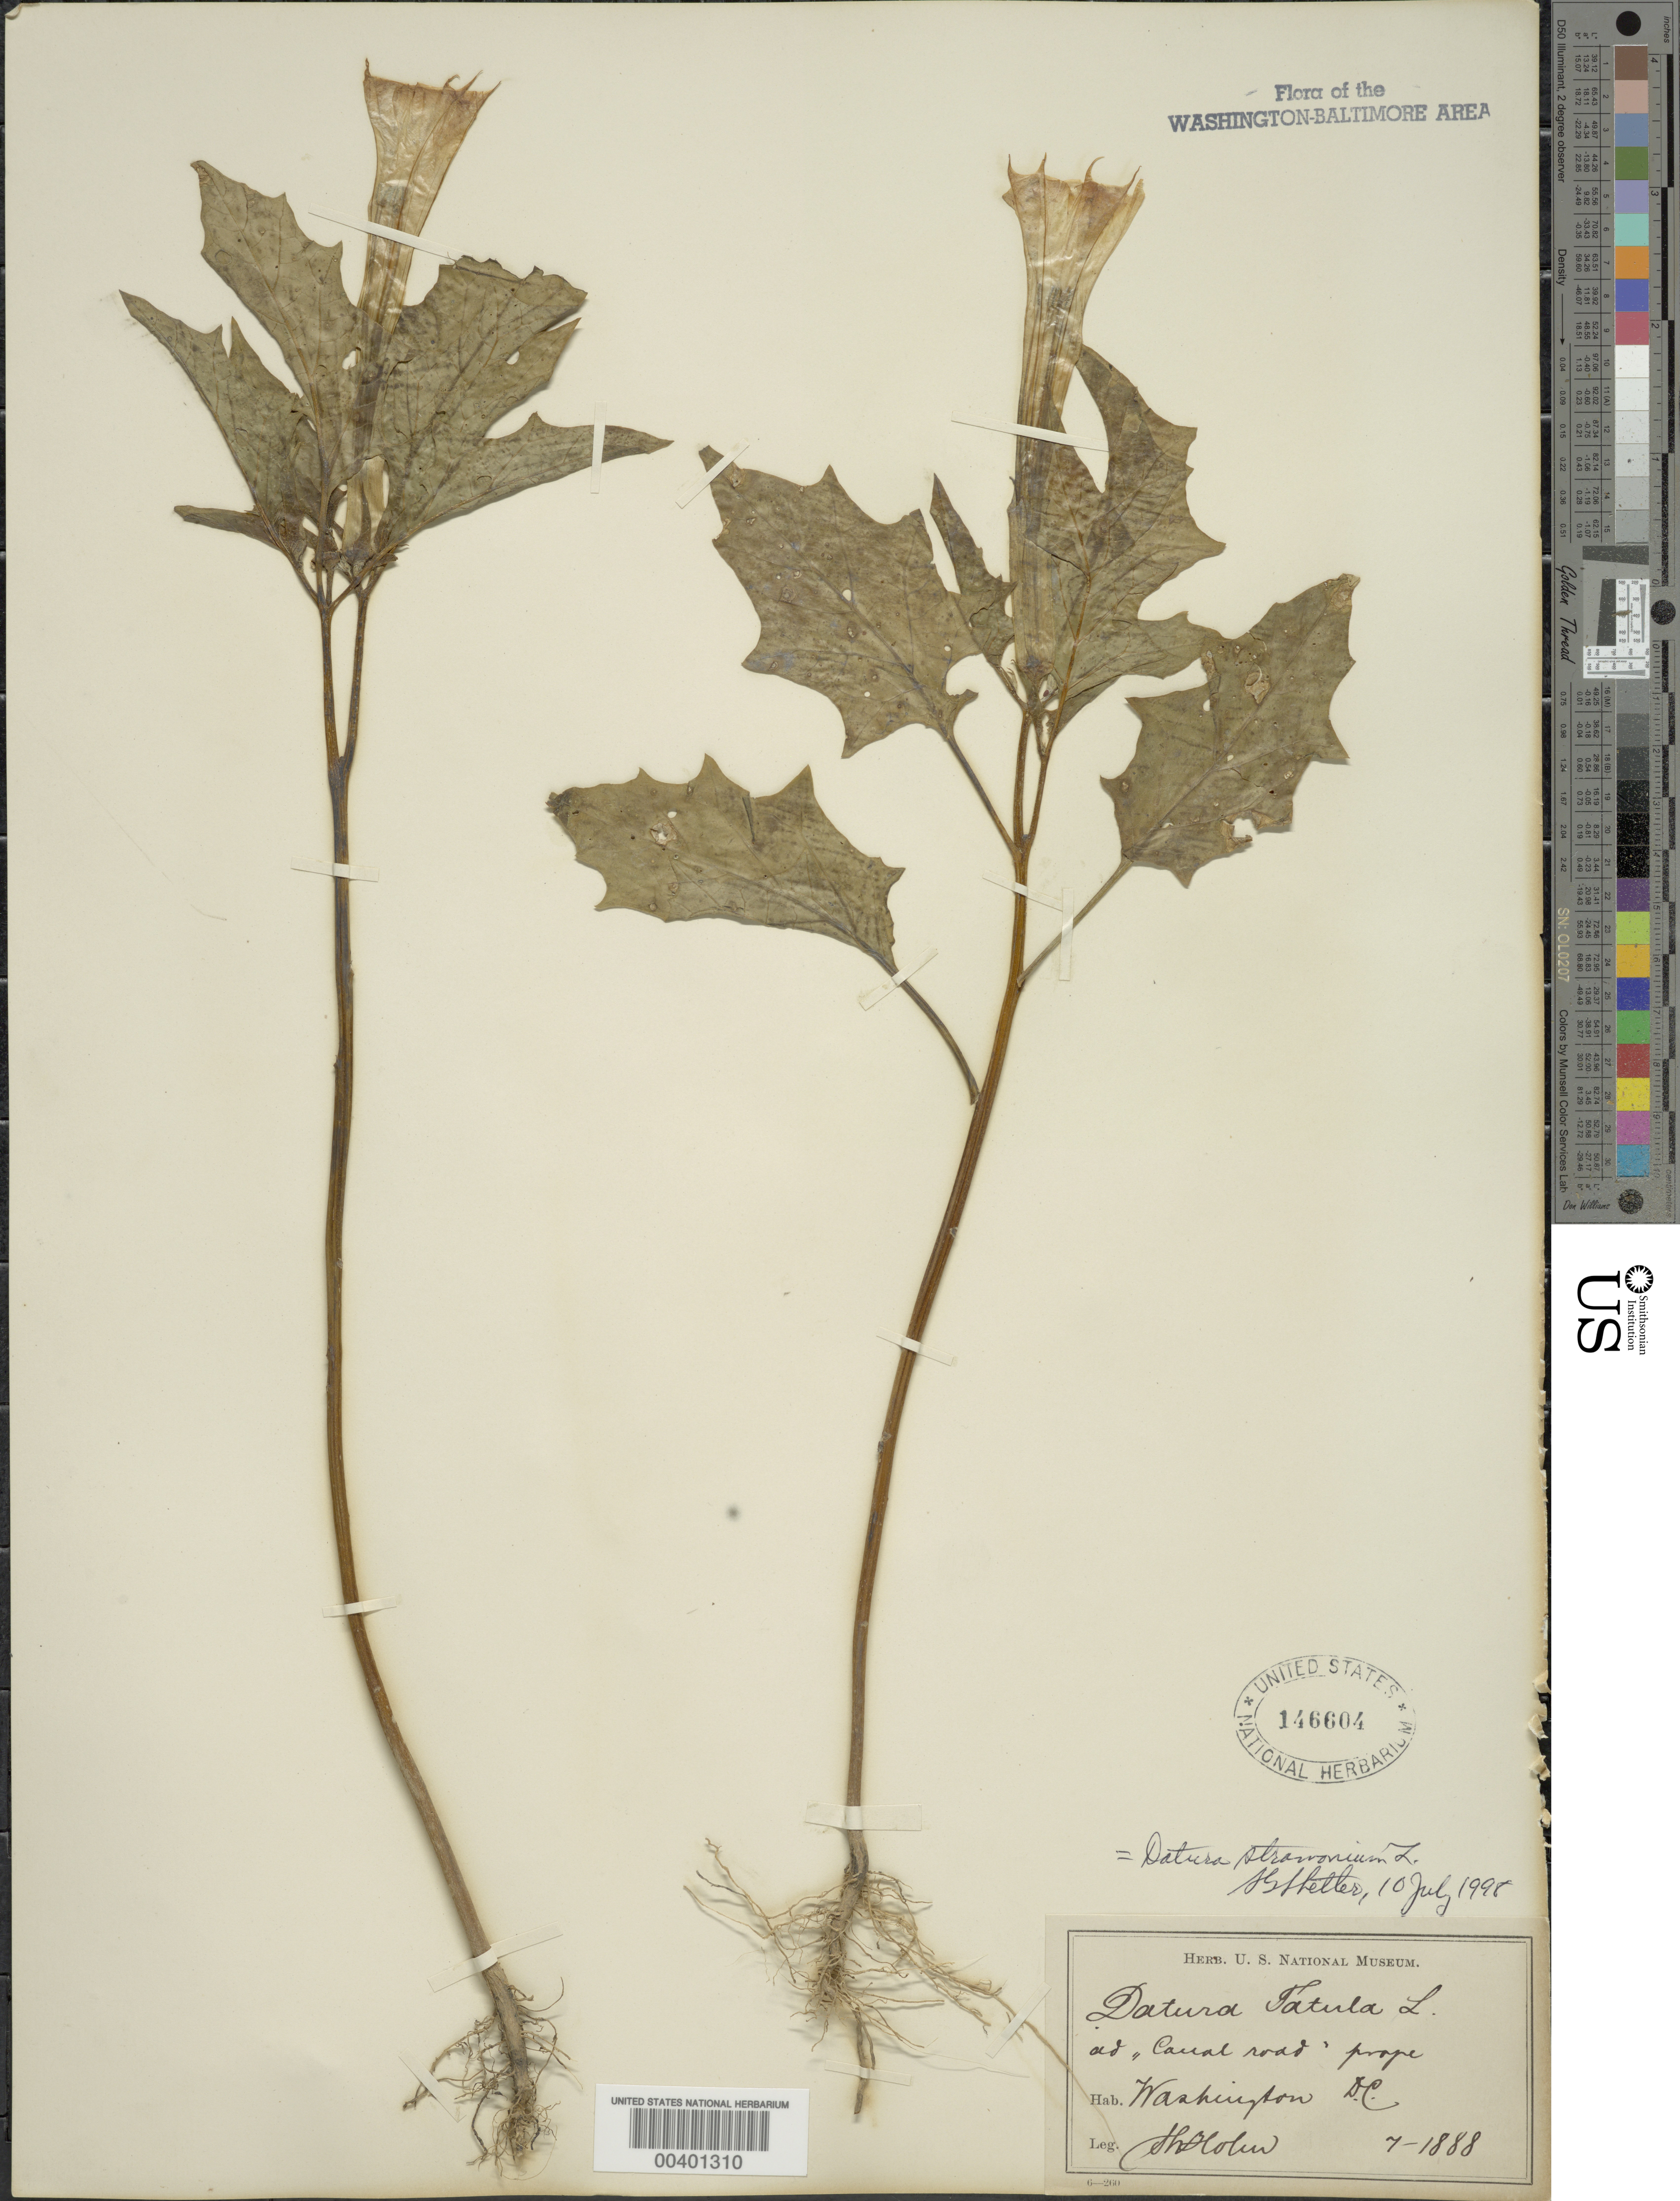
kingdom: Plantae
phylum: Tracheophyta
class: Magnoliopsida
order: Solanales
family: Solanaceae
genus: Datura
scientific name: Datura stramonium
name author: L.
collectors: T. Holm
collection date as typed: Jul 1888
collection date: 1888-07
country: United States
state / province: District of Columbia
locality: Canal Road, Washington, D.C.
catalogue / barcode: US 146604